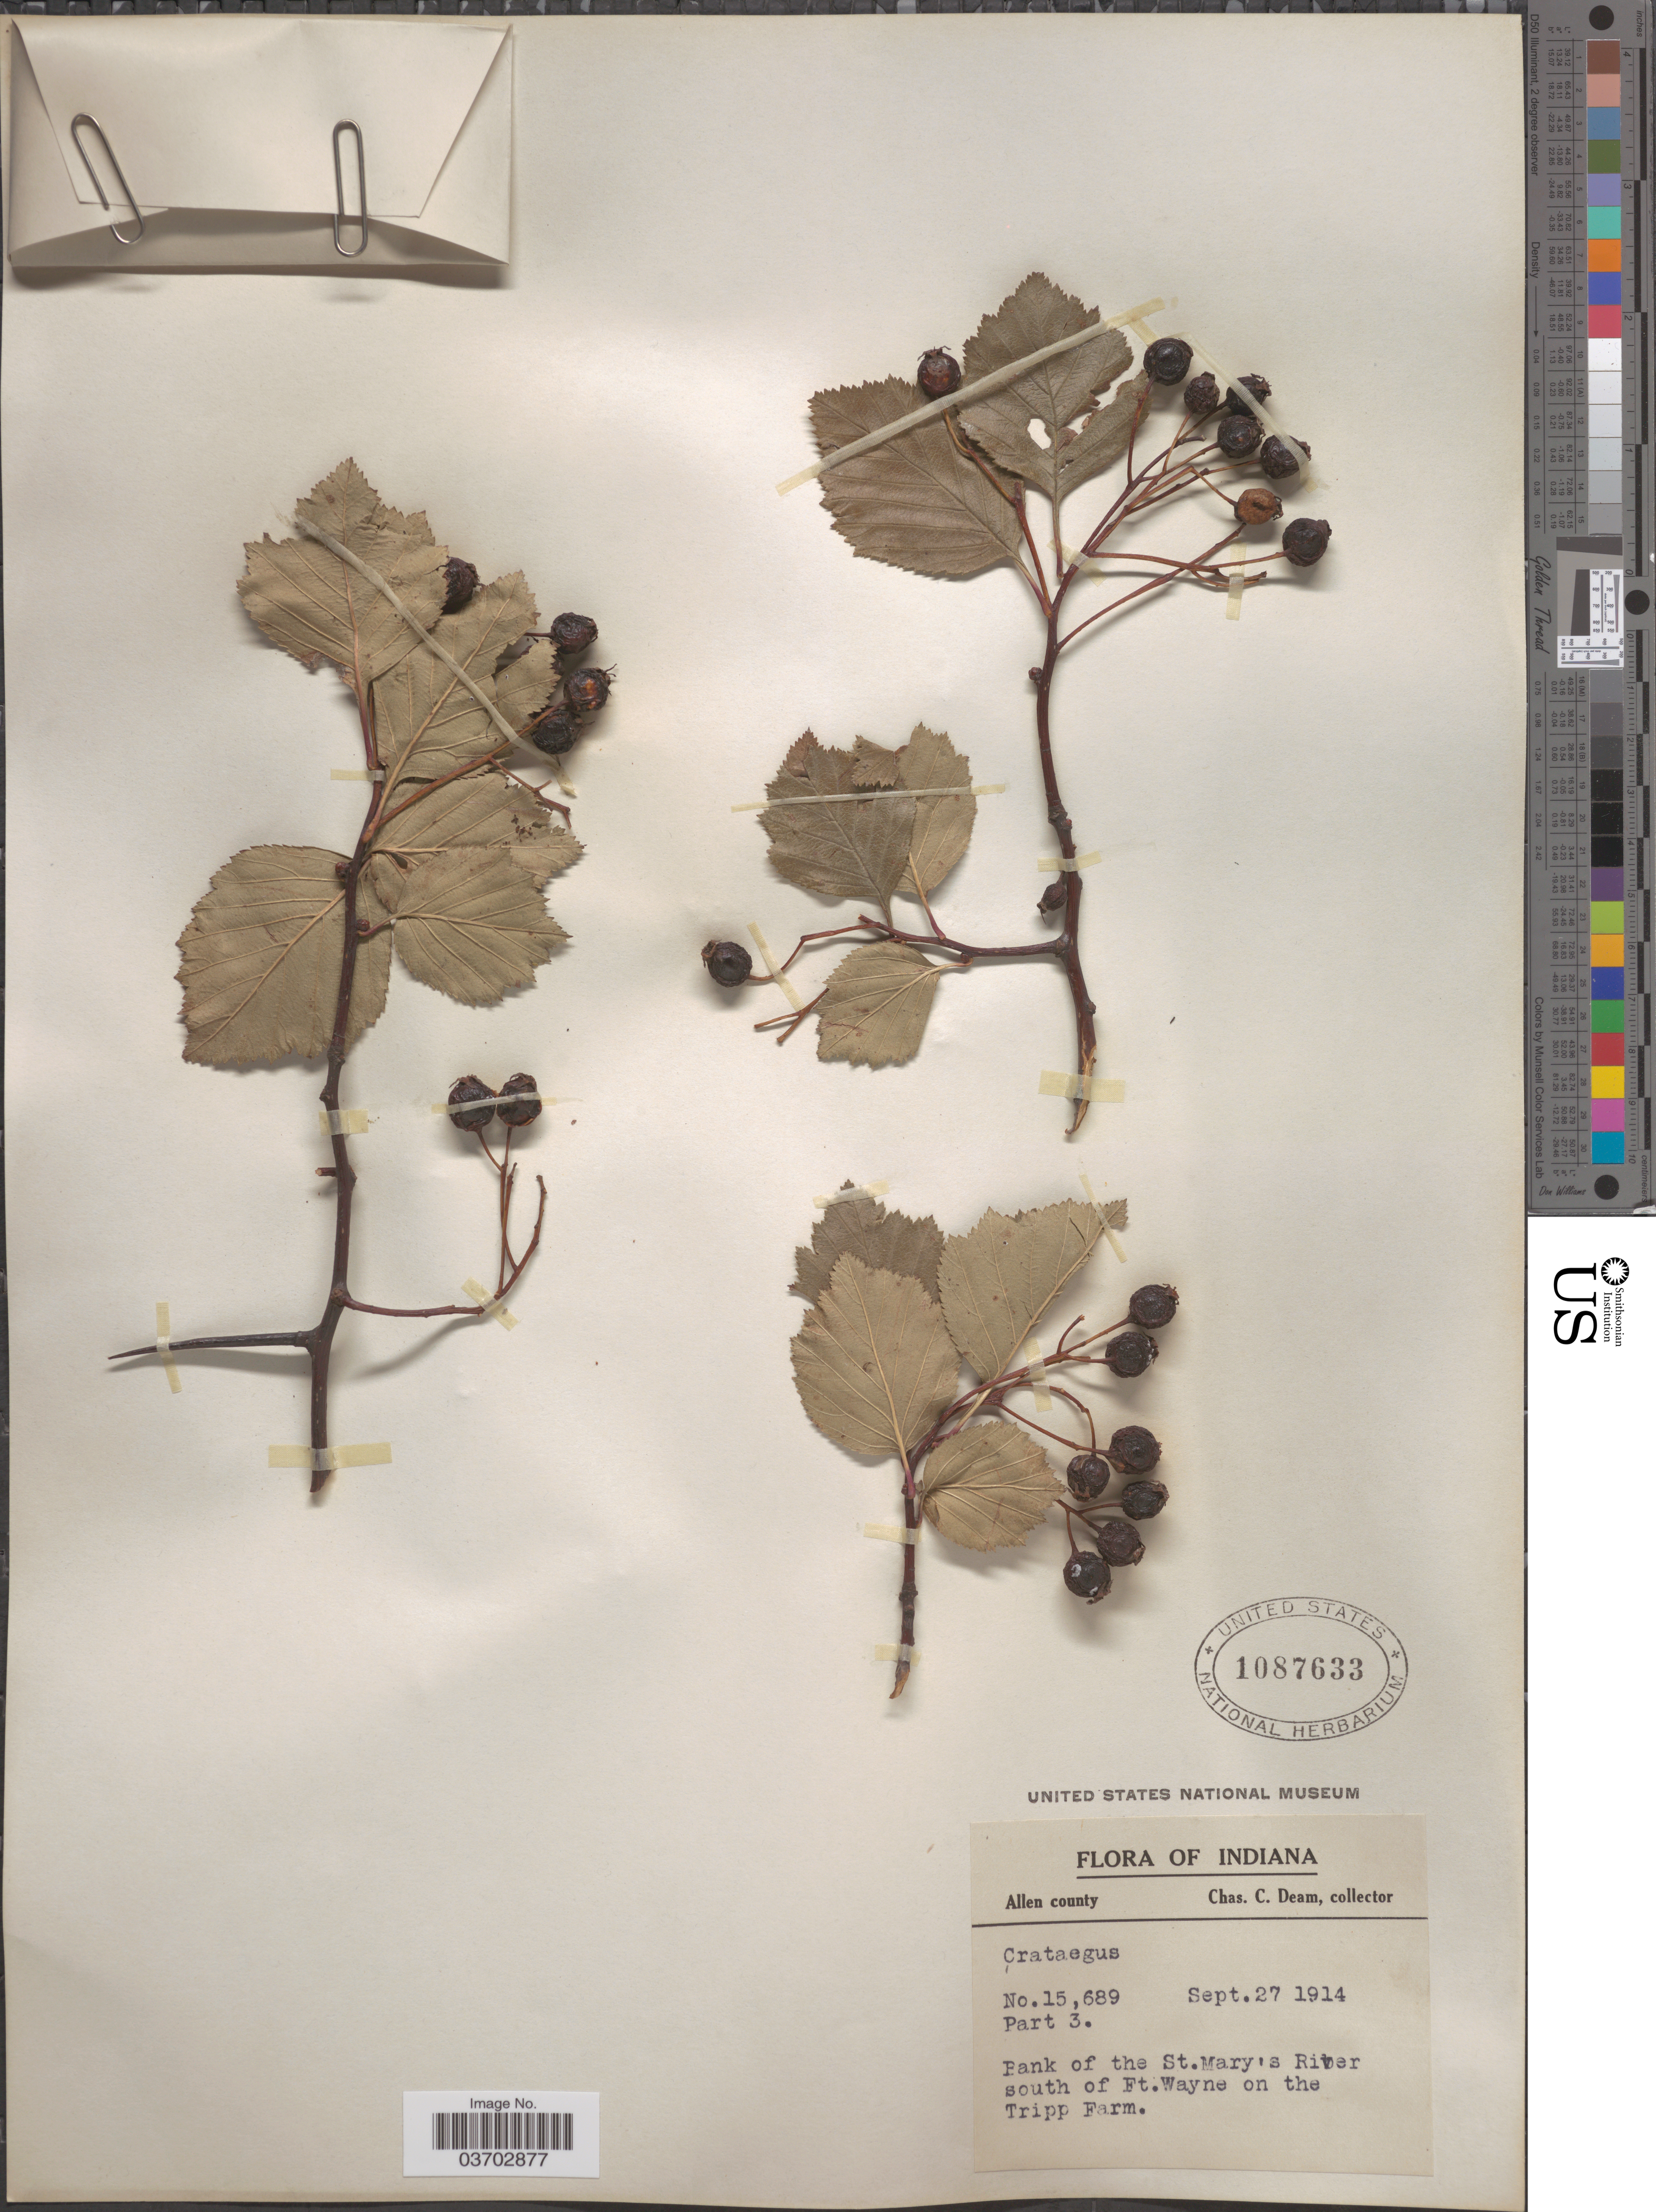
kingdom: Plantae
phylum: Tracheophyta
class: Magnoliopsida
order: Rosales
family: Rosaceae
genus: Crataegus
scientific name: Crataegus sp.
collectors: C. C. Deam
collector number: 15689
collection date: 1914-09-27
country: United States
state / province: Indiana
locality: Allen county. Bank of the St. Mary's River south of Ft. Wayne on the Tripp Farm.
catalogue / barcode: US 1087633